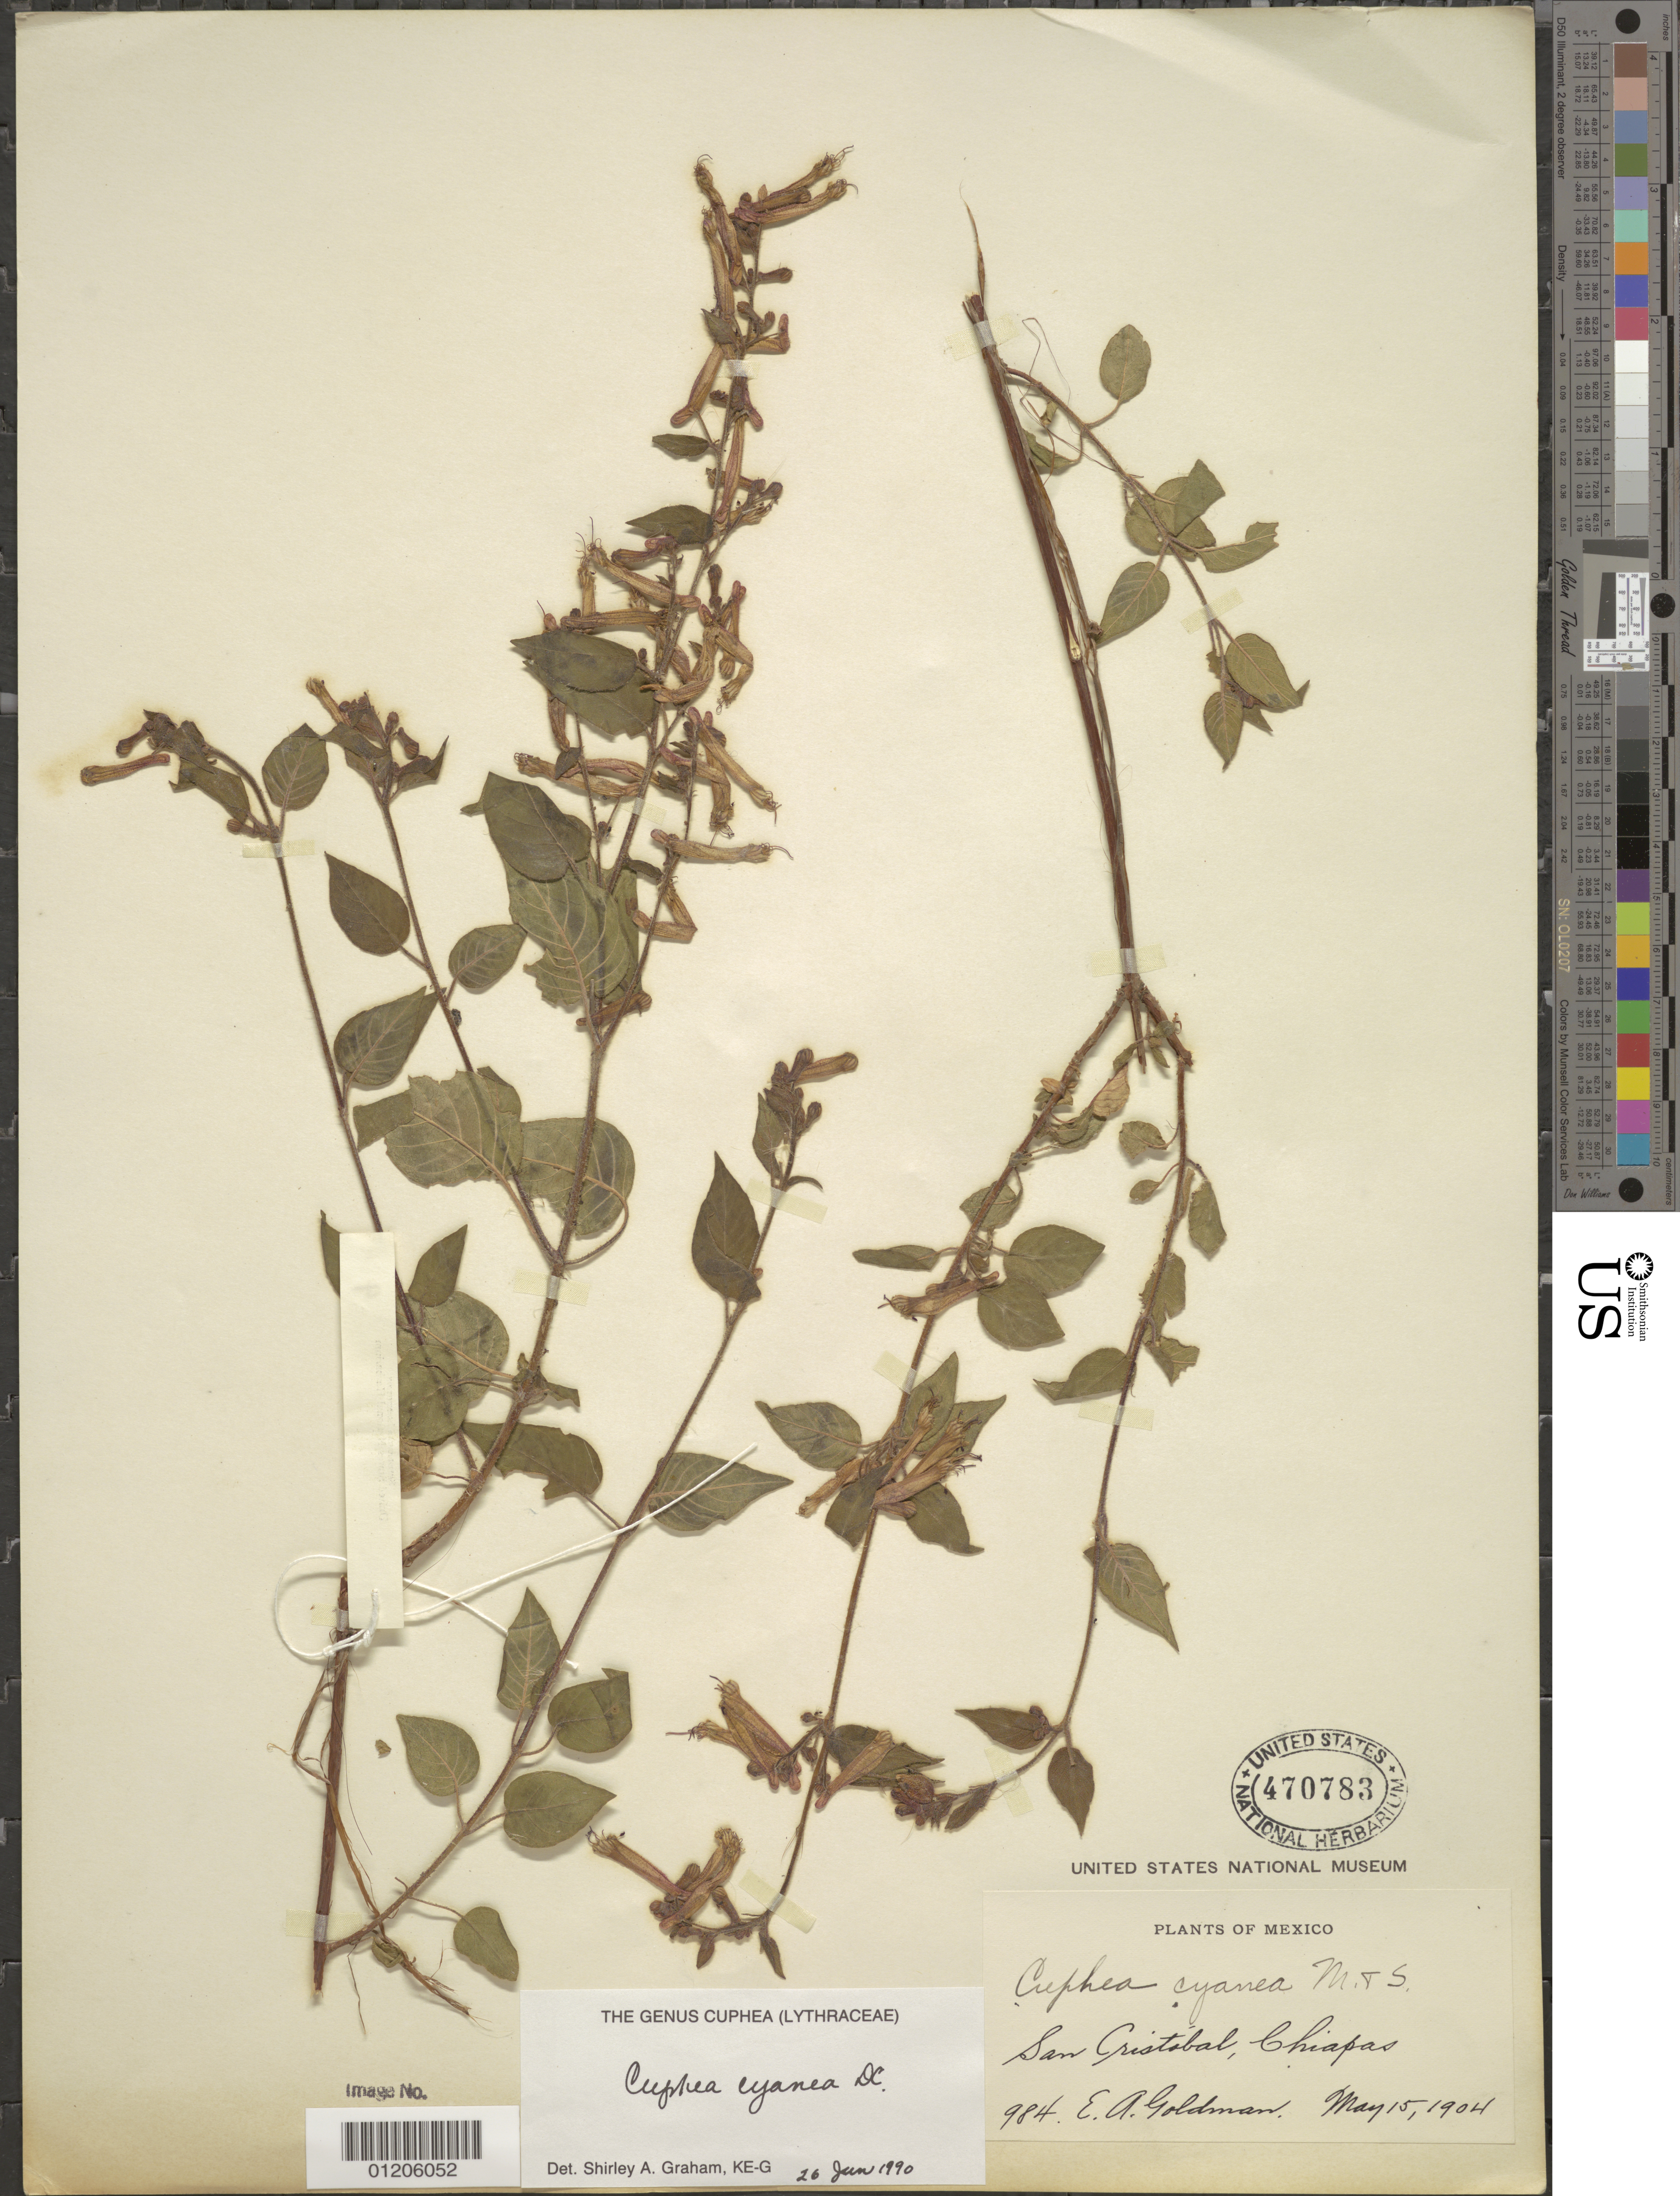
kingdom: Plantae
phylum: Tracheophyta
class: Magnoliopsida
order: Myrtales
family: Lythraceae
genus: Cuphea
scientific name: Cuphea cyanea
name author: DC.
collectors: E. A. Goldman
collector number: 984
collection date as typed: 15 May 1904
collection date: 1904-05-15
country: Mexico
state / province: Chiapas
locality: San Cristóbal, Chiapas.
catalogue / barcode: US 470783